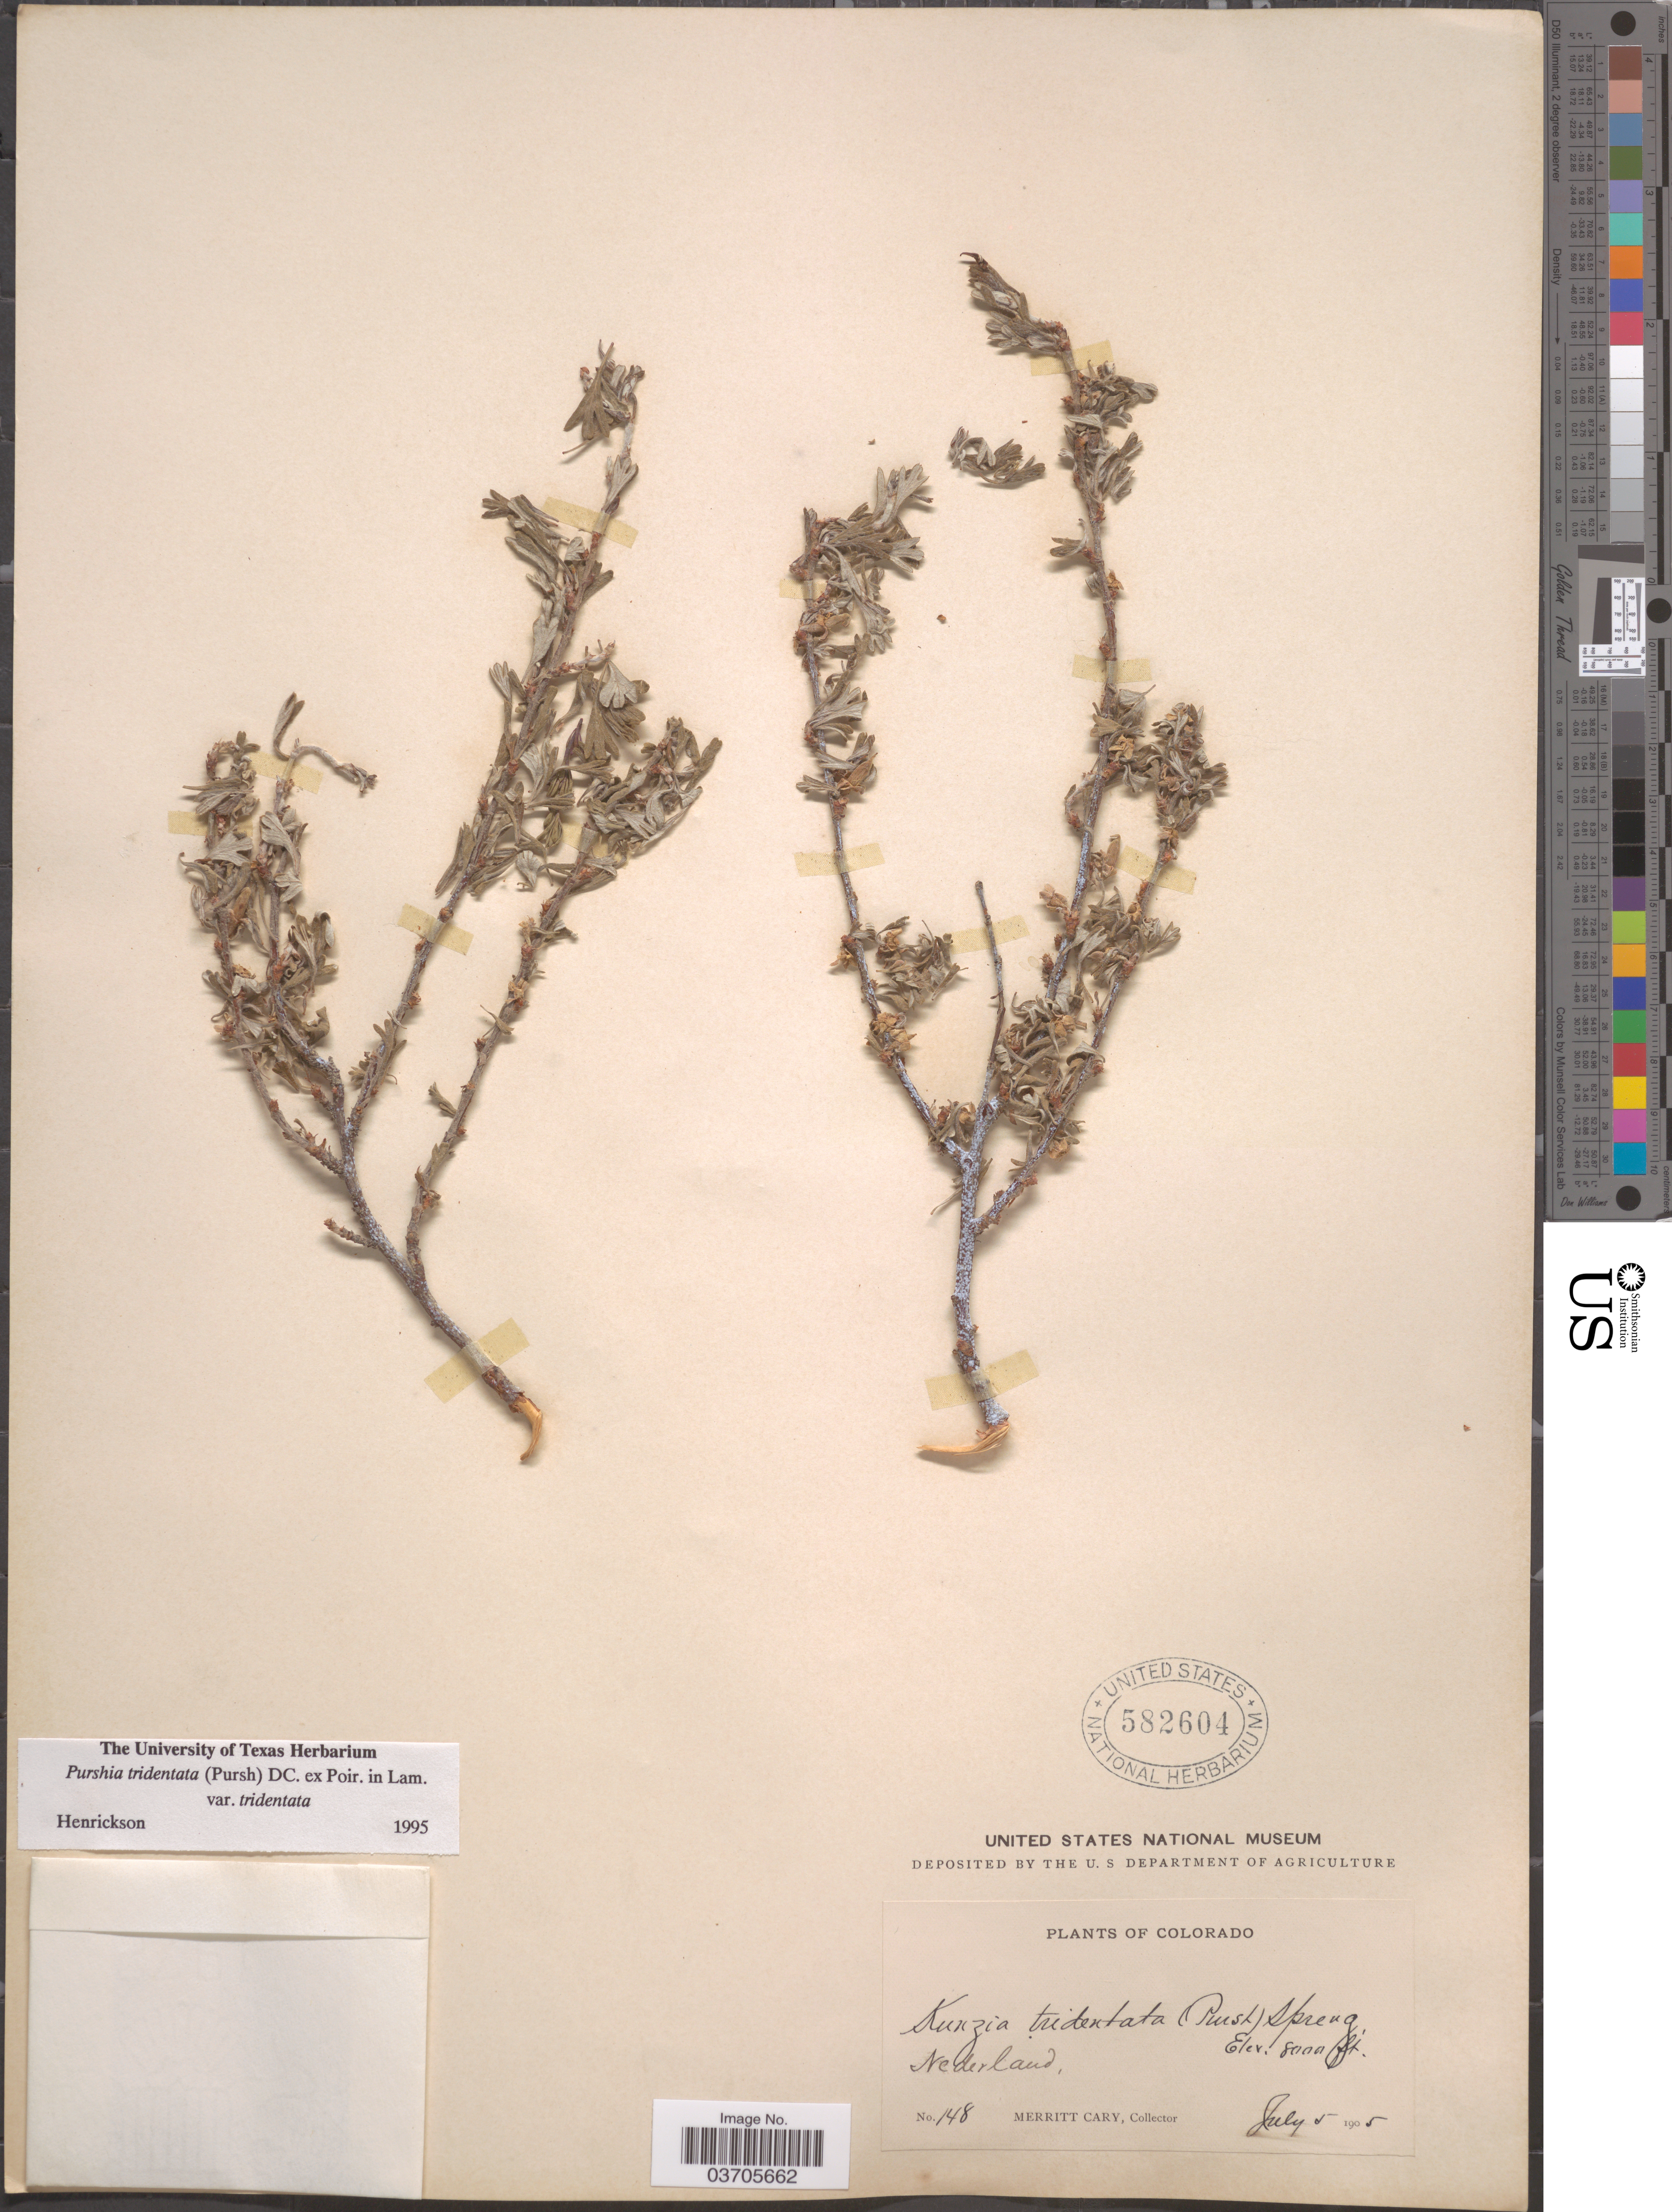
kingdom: Plantae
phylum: Tracheophyta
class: Magnoliopsida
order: Rosales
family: Rosaceae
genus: Purshia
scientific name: Purshia tridentata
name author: (Pursh) DC.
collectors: M. Cary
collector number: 148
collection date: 1905-07-05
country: United States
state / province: Colorado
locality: Nederland.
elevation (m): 2438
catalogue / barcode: US 582604